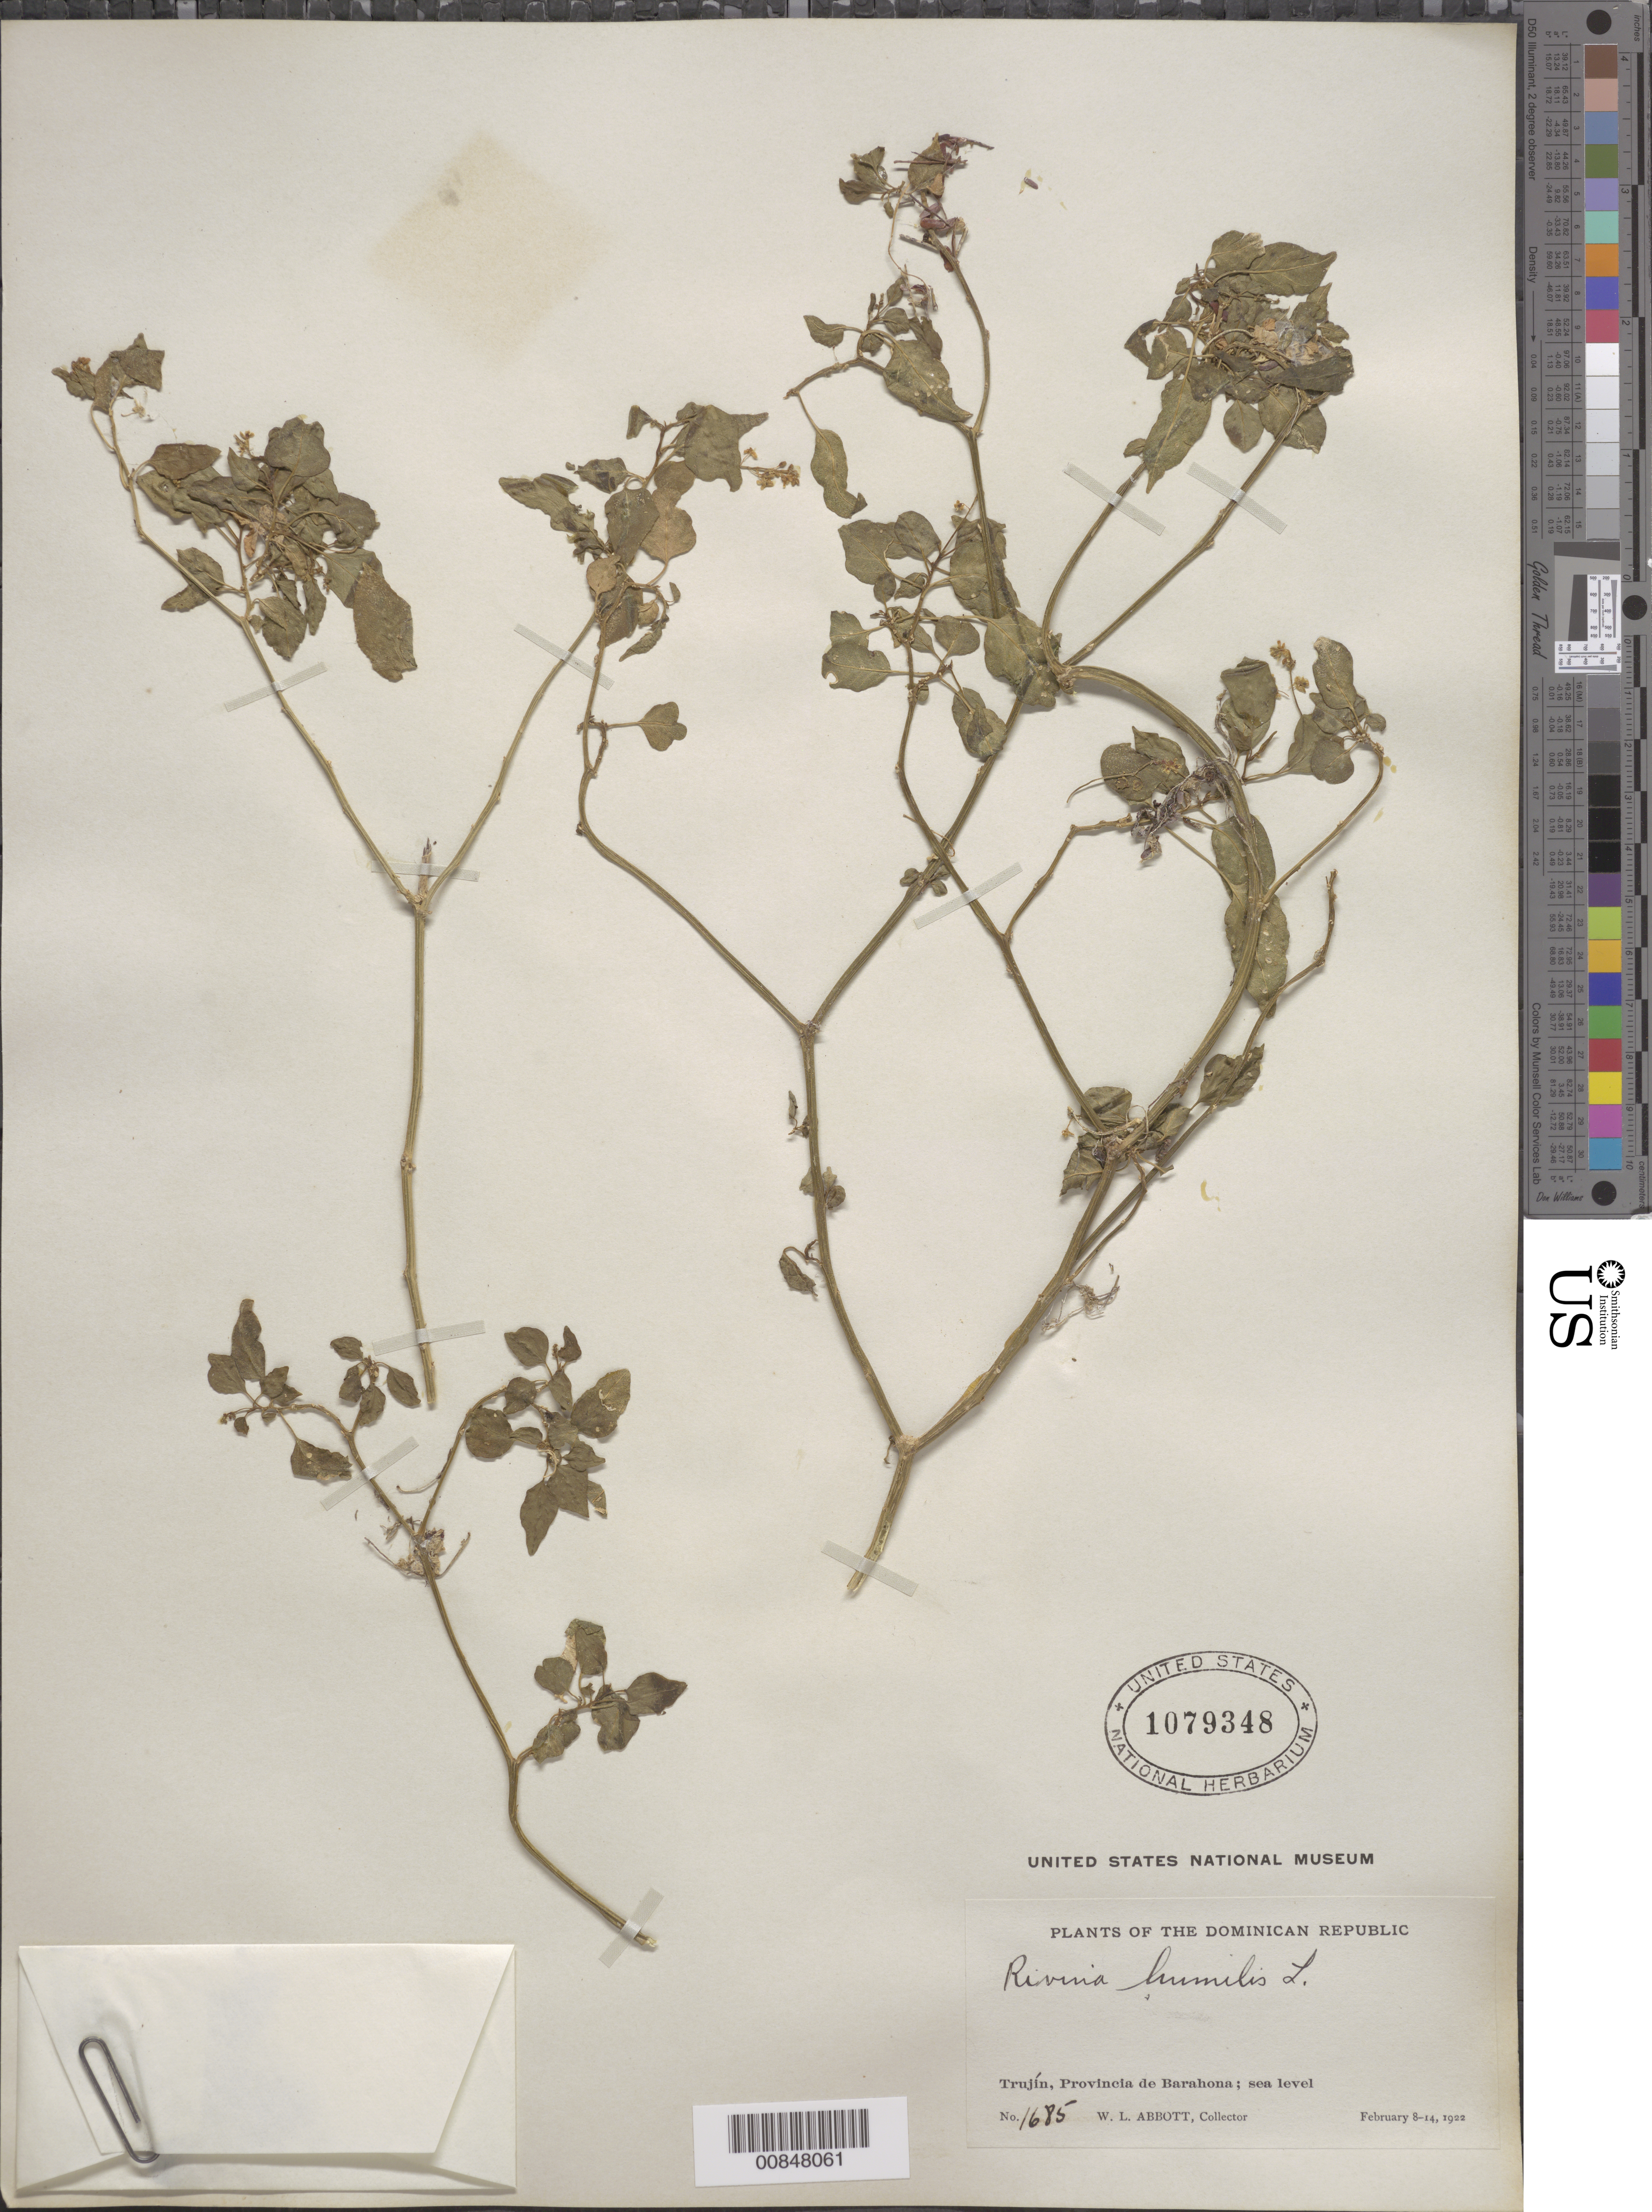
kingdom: Plantae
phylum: Tracheophyta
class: Magnoliopsida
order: Caryophyllales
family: Phytolaccaceae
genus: Rivina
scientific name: Rivina humilis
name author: L.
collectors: W. L. Abbott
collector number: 1685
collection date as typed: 08 Feb 1922 to 14 Feb 1922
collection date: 1922-02-08/1922-02-14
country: Dominican Republic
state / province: Barahona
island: Hispaniola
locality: Trujín.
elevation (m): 0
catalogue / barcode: US 1079348